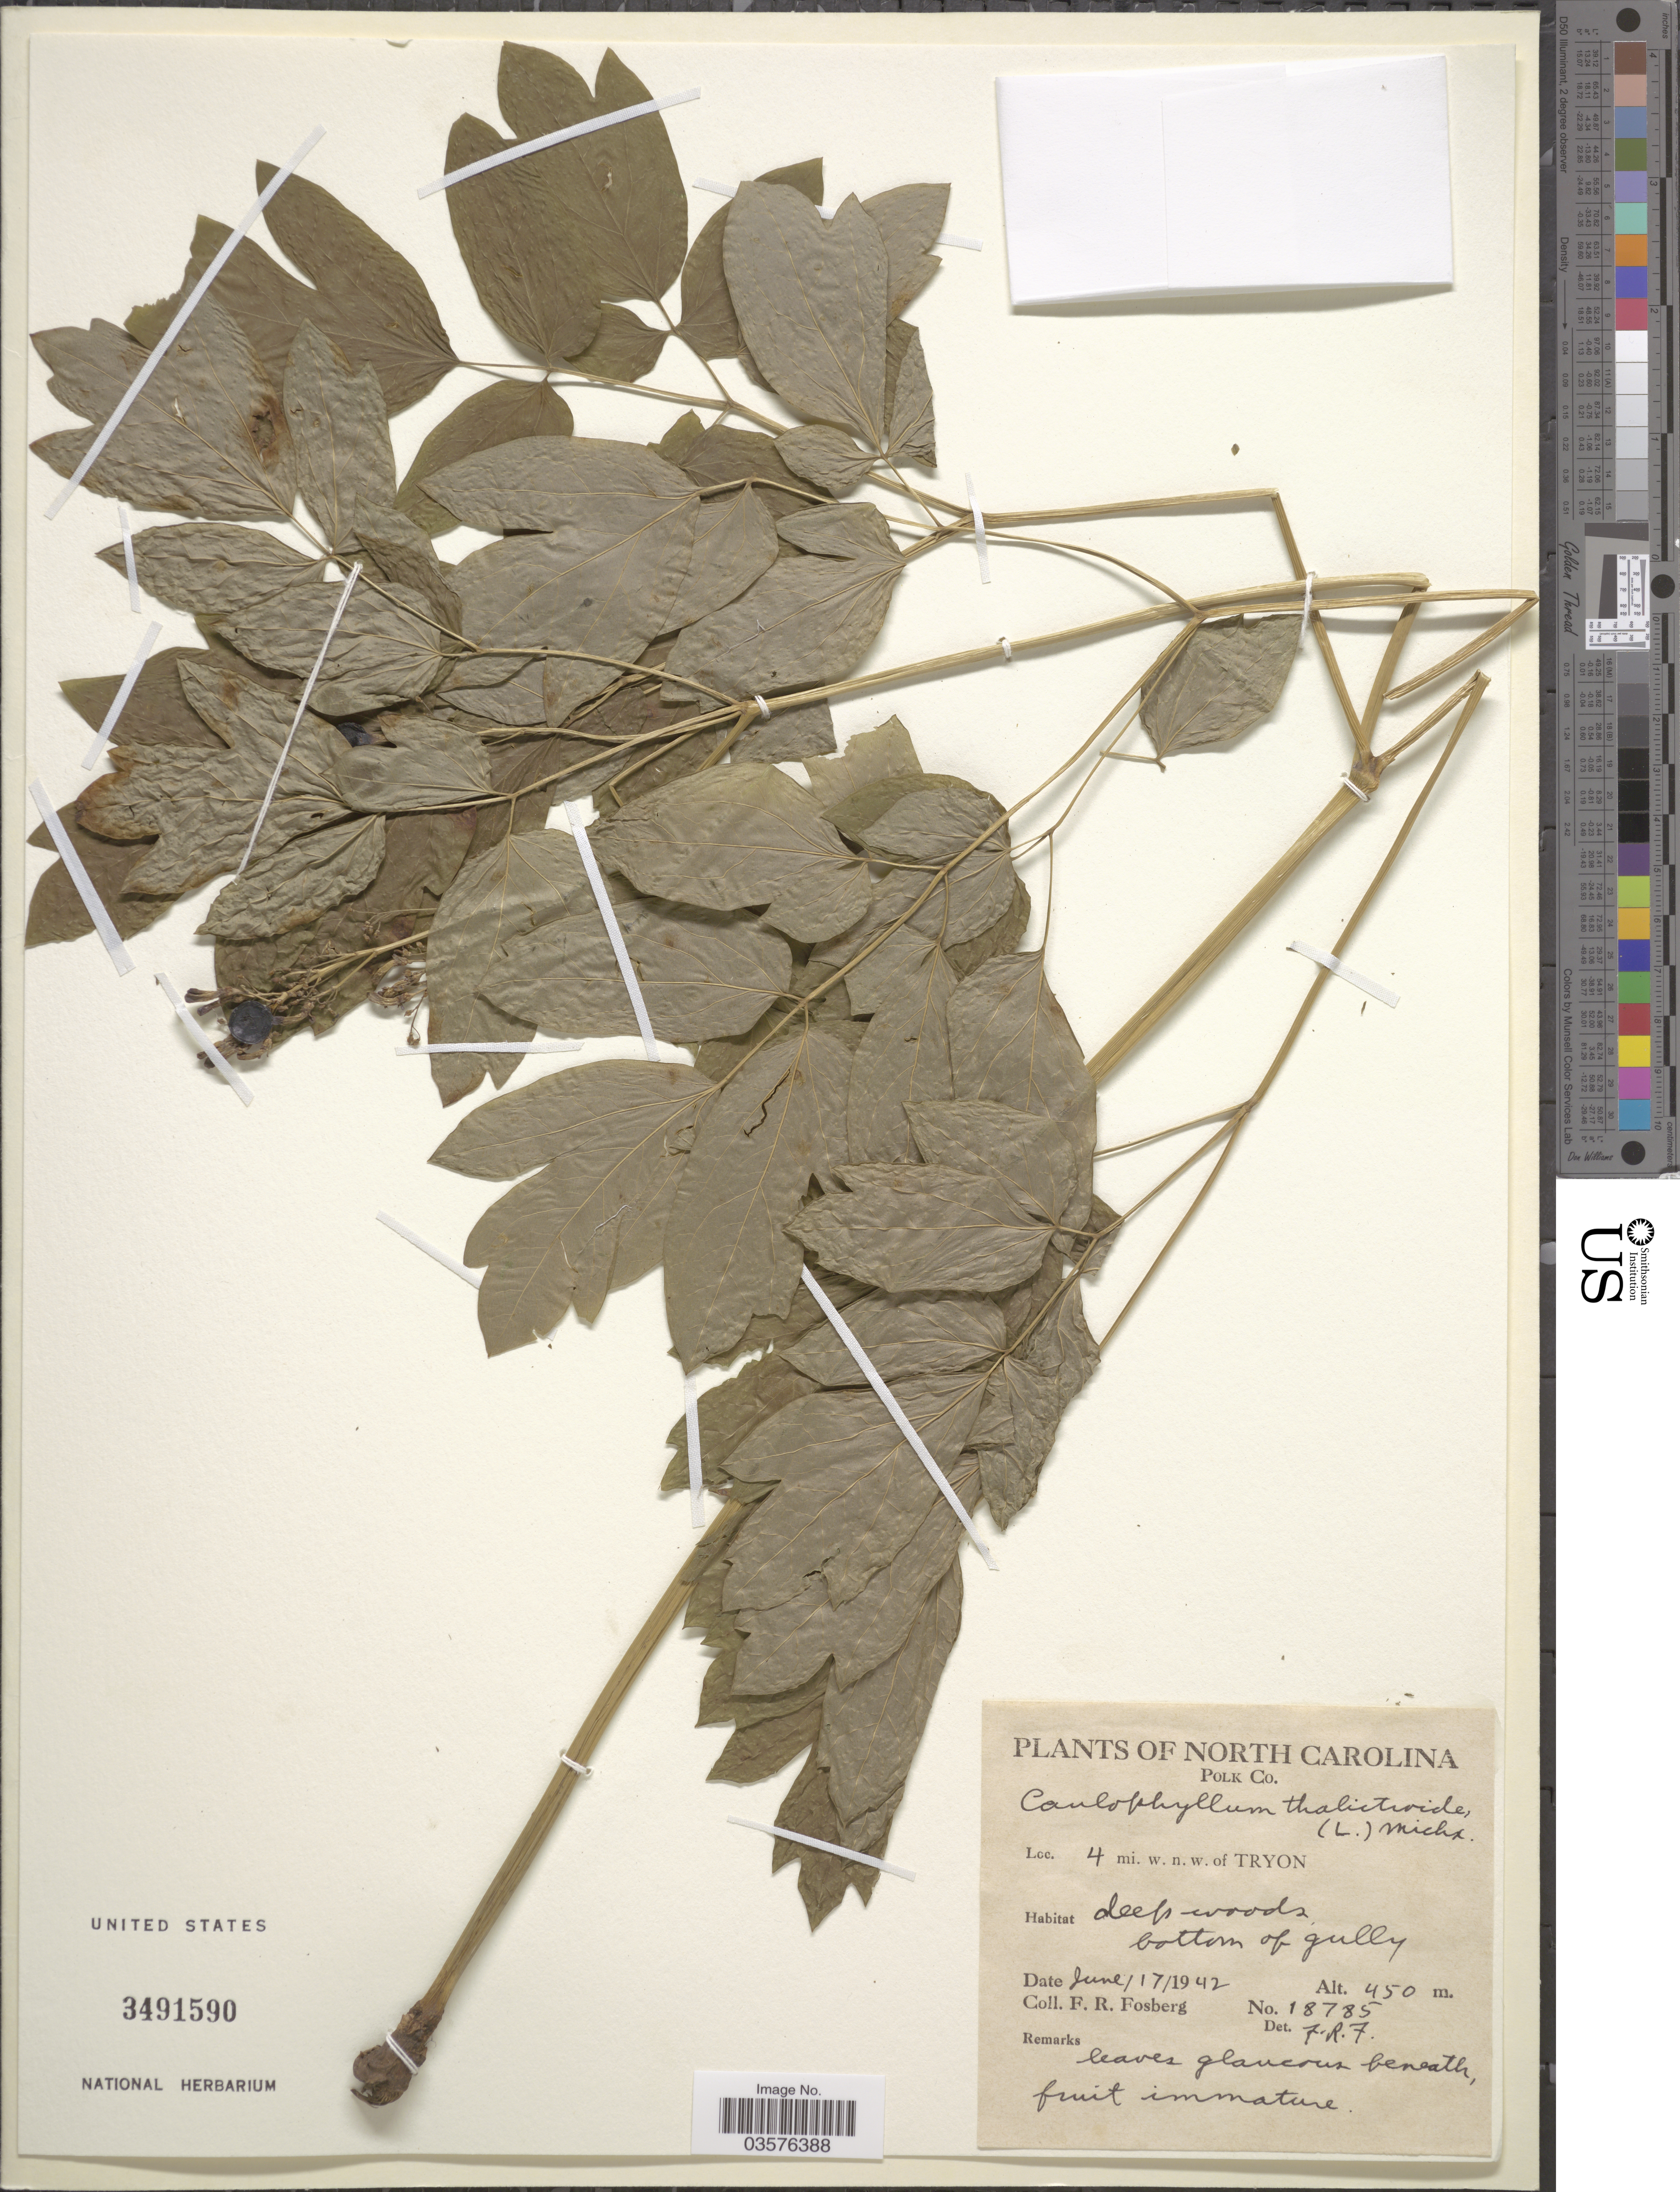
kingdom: Plantae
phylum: Tracheophyta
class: Magnoliopsida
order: Ranunculales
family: Berberidaceae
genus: Caulophyllum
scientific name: Caulophyllum thalictroides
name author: (L.) Michx.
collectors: F. R. Fosberg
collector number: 18785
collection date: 1942-06-17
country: United States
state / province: North Carolina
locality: Polk Co. 4 mi. w.n.w. of Tryon.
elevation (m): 450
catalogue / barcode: US 3491590